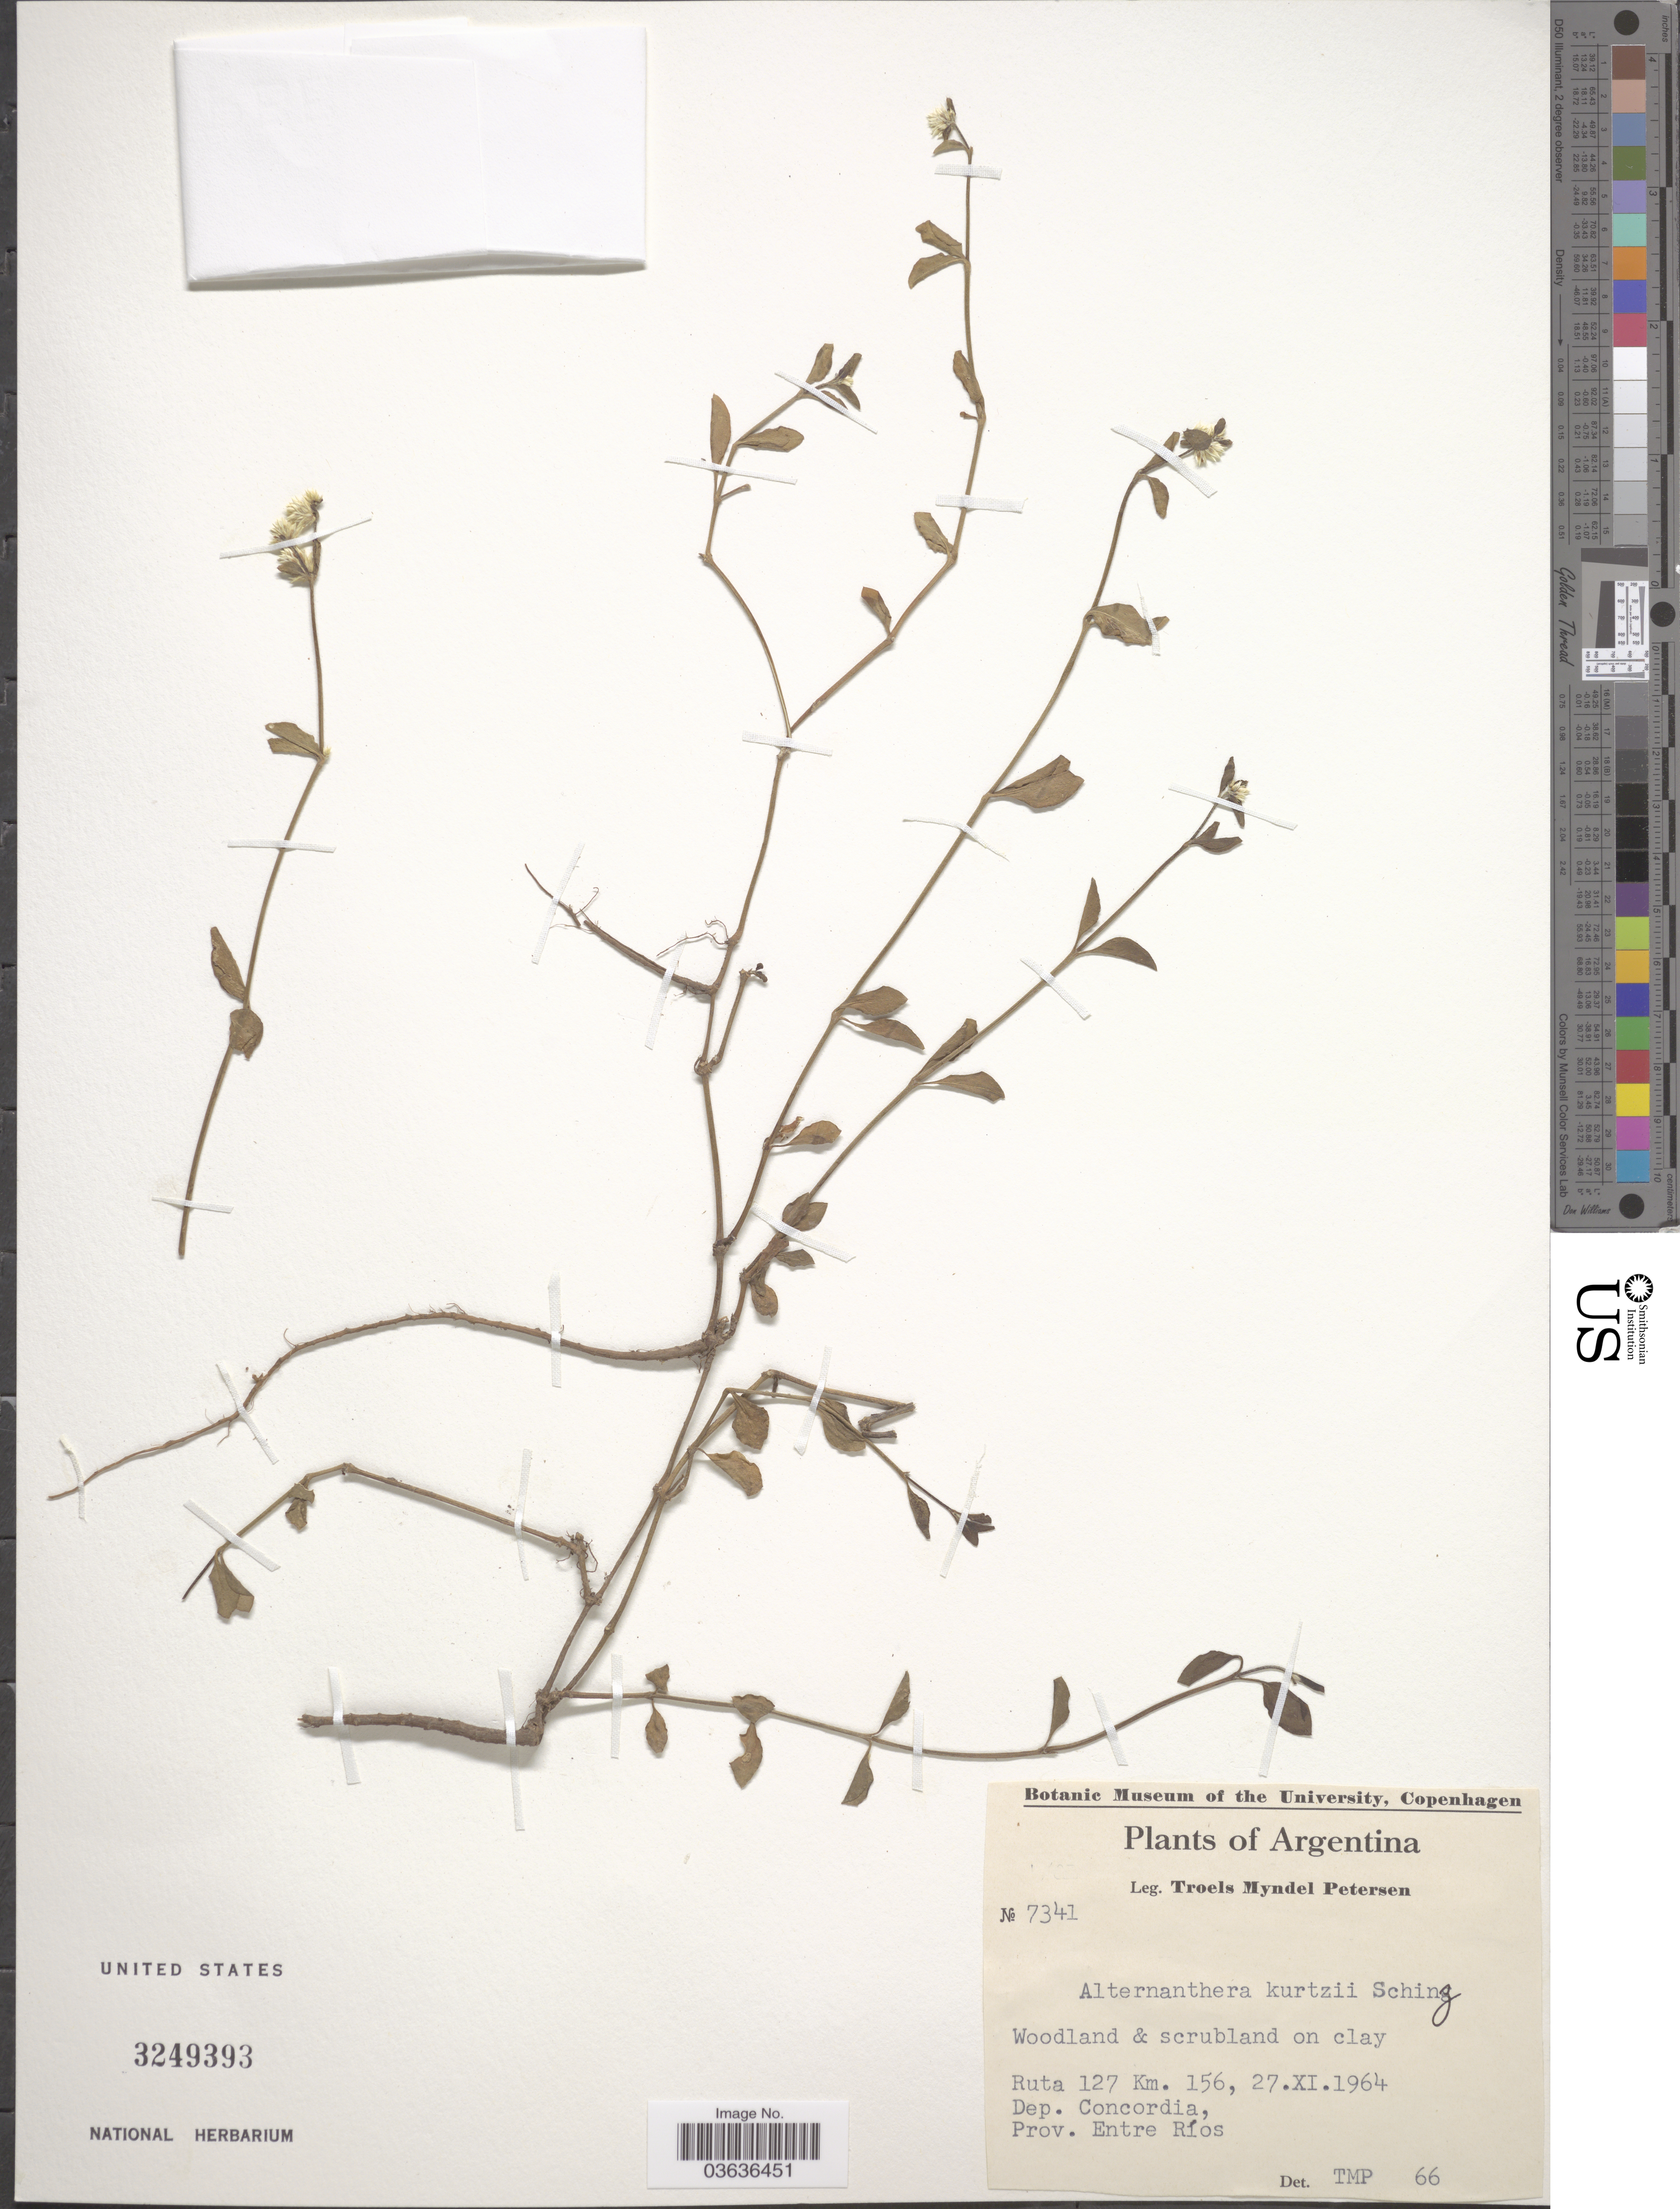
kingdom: Plantae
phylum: Tracheophyta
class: Magnoliopsida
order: Caryophyllales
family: Amaranthaceae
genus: Alternanthera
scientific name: Alternanthera kurtzii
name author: Schinz ex Pederson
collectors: T. M. Petersen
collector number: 7341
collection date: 1964-11-27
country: Argentina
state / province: Entre Rios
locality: Ruta 127 Km. 156. Dep. Concordia.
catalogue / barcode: US 3249393